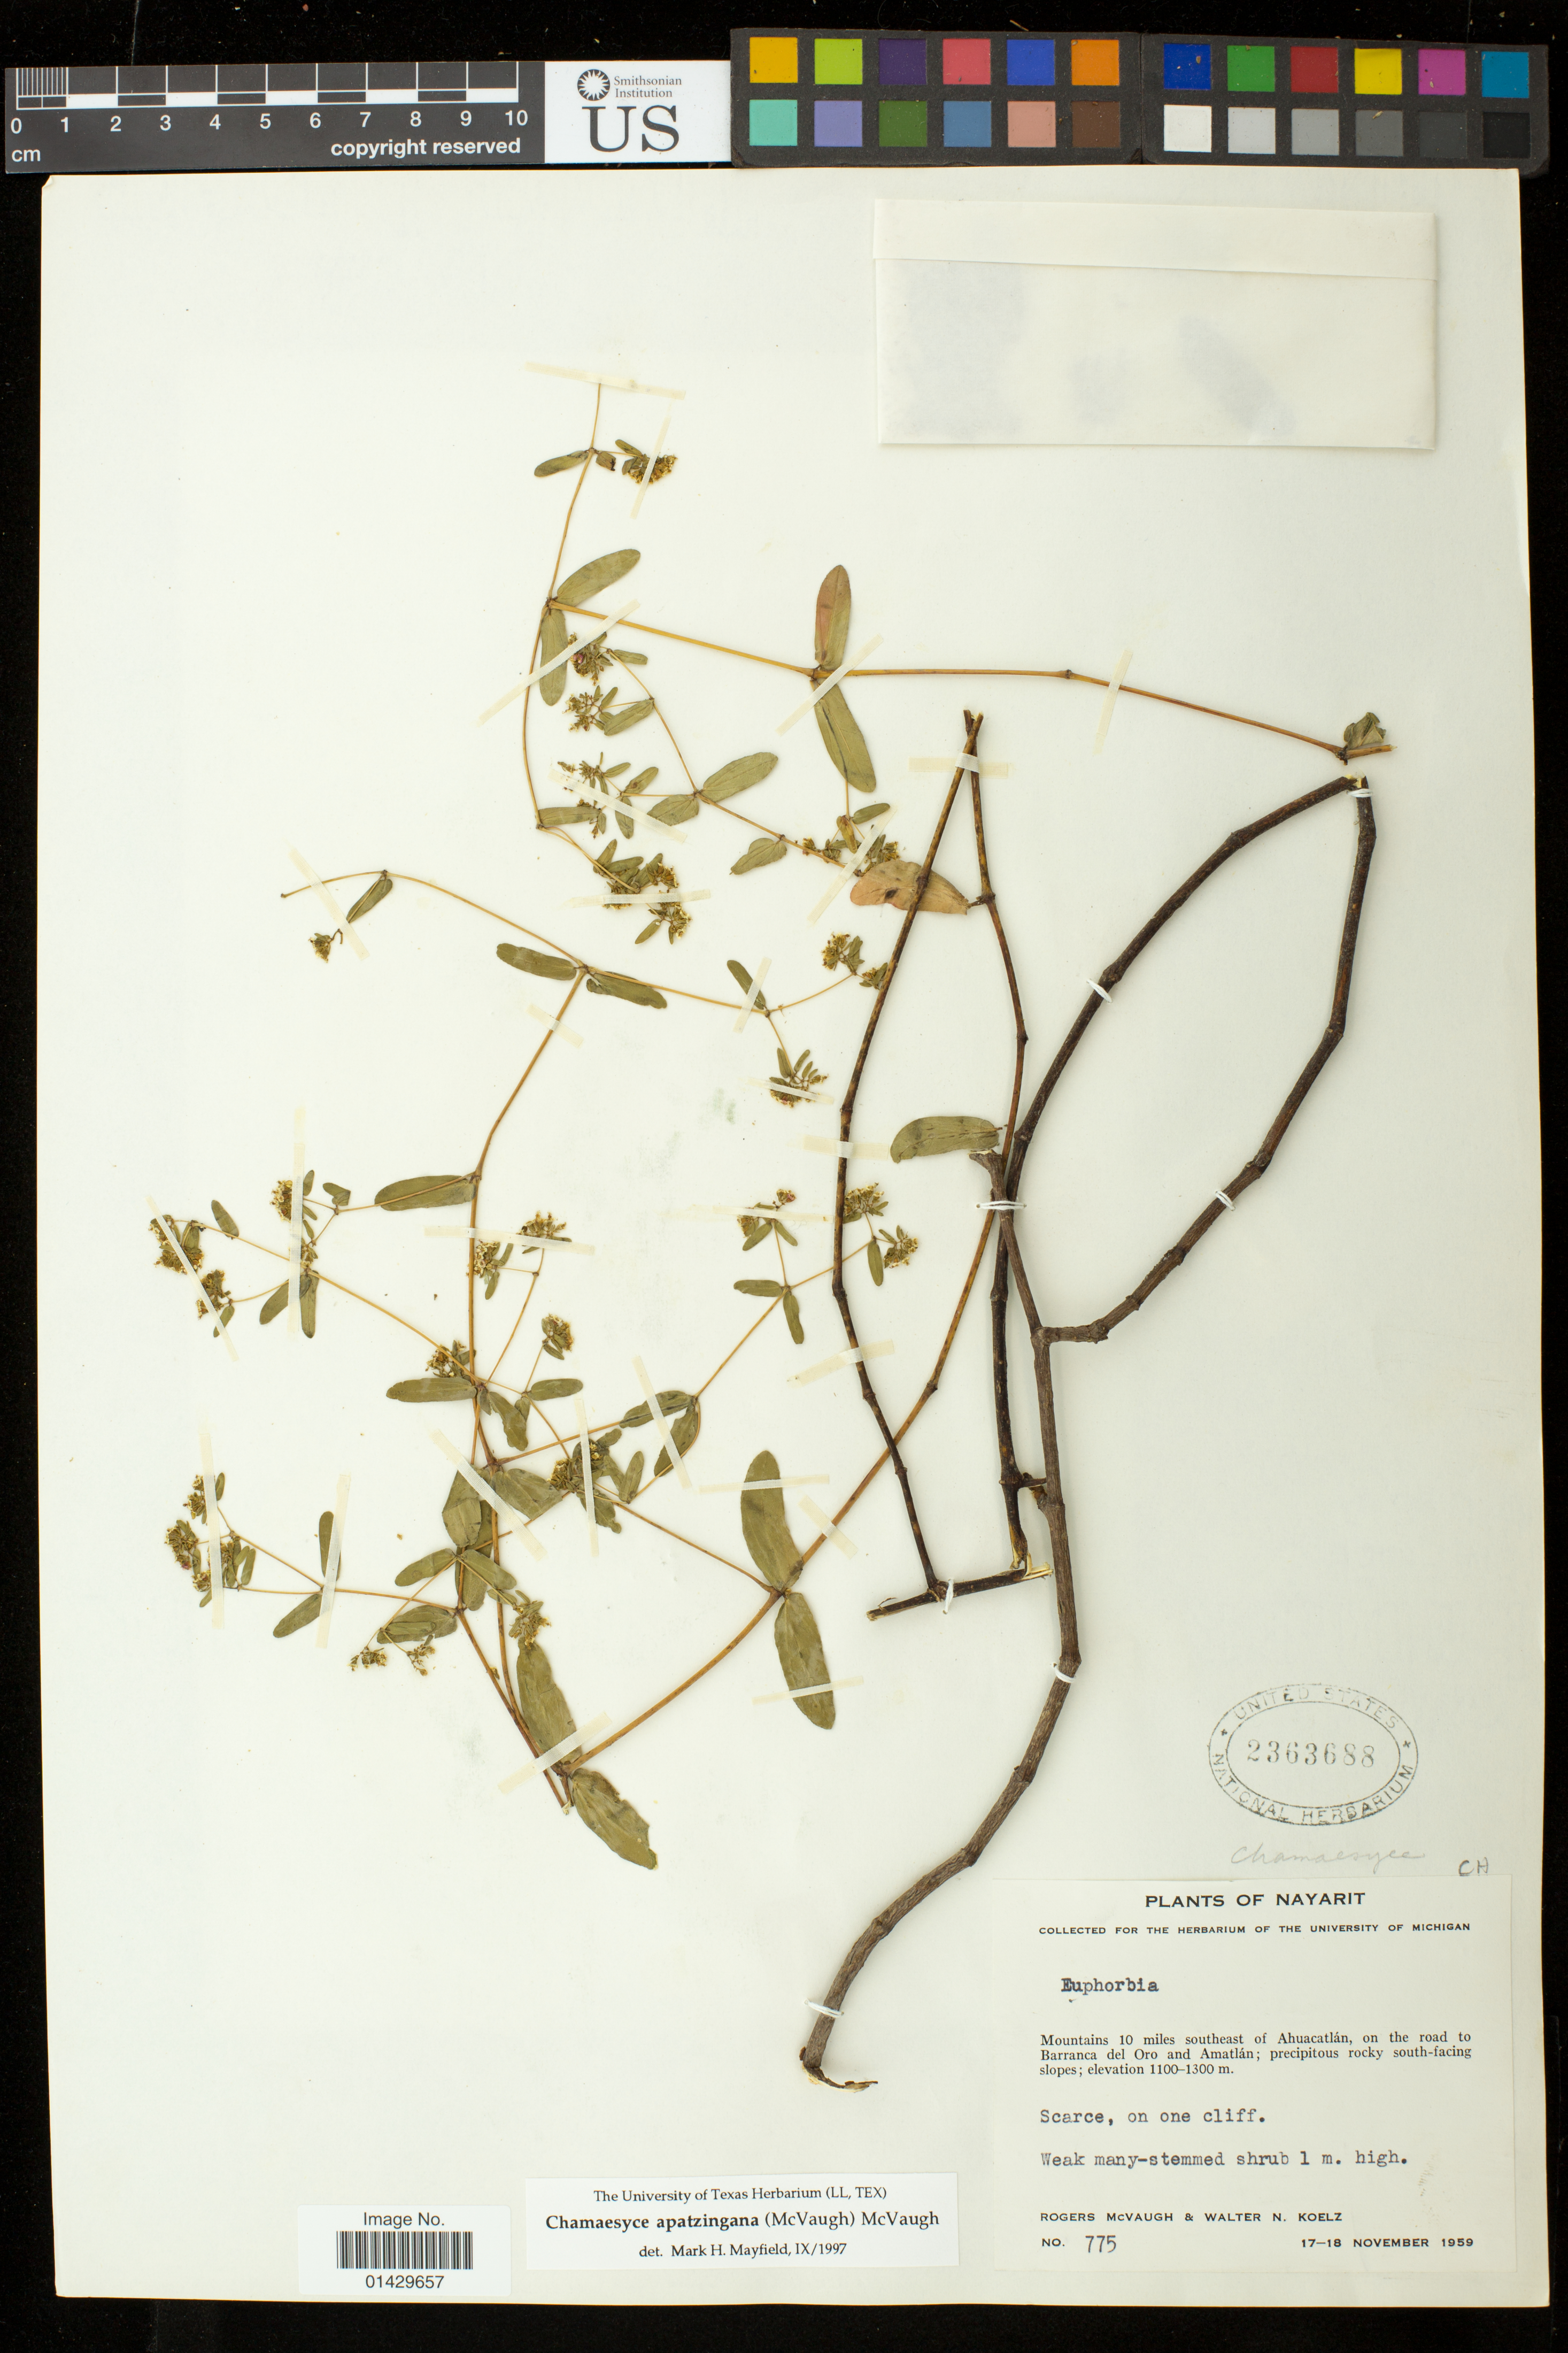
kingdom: Plantae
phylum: Tracheophyta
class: Magnoliopsida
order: Malpighiales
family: Euphorbiaceae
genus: Euphorbia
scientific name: Euphorbia apatzingana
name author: McVaugh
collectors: R. McVaugh & W. N. Koelz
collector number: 775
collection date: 1959-11-17/1959-11-18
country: Mexico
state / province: Nayarit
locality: Mountains 10 miles southeast of Ahuacatlán, on the road to Barranca del Oro and Amatlán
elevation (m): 1100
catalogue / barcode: US 2363688